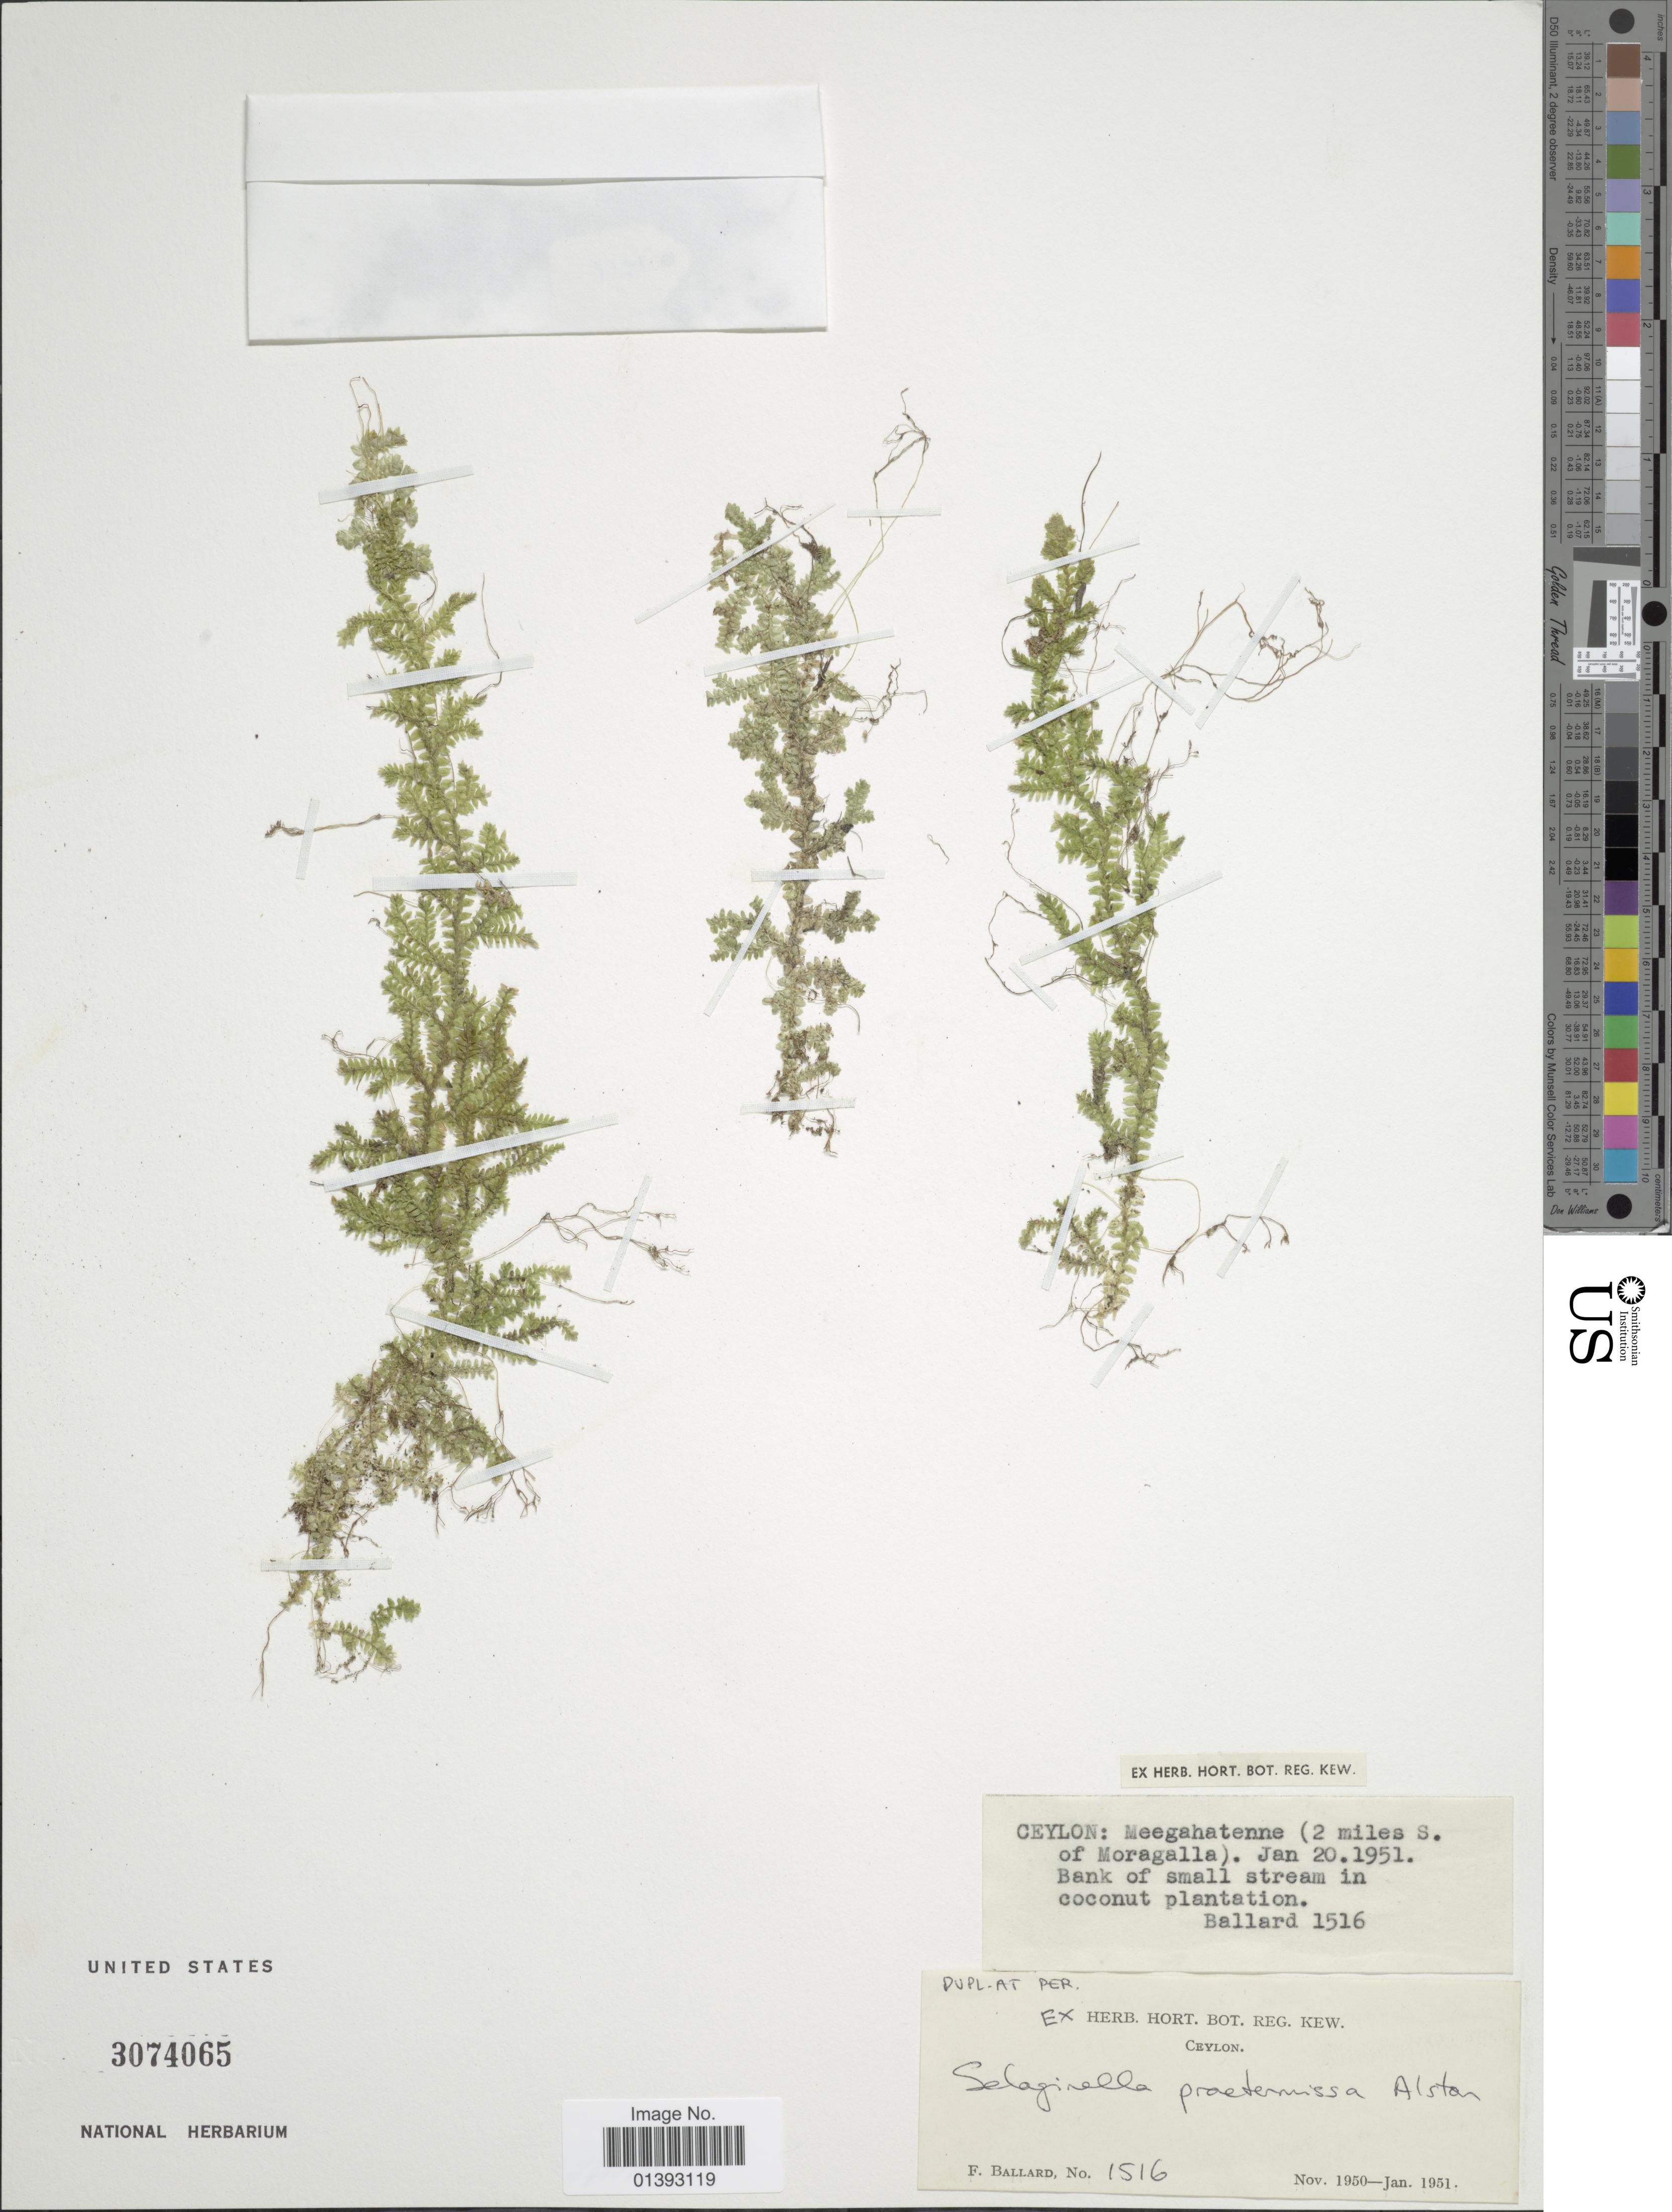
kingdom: Plantae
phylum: Tracheophyta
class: Lycopodiopsida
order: Selaginellales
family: Selaginellaceae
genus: Selaginella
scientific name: Selaginella praetermissa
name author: Alston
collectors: F. Ballard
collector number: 1516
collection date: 1951-01-20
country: Sri Lanka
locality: Meegahatenne (2 miles S. of Moragalla) bank of small stream in coconut plantation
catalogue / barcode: US 3074065